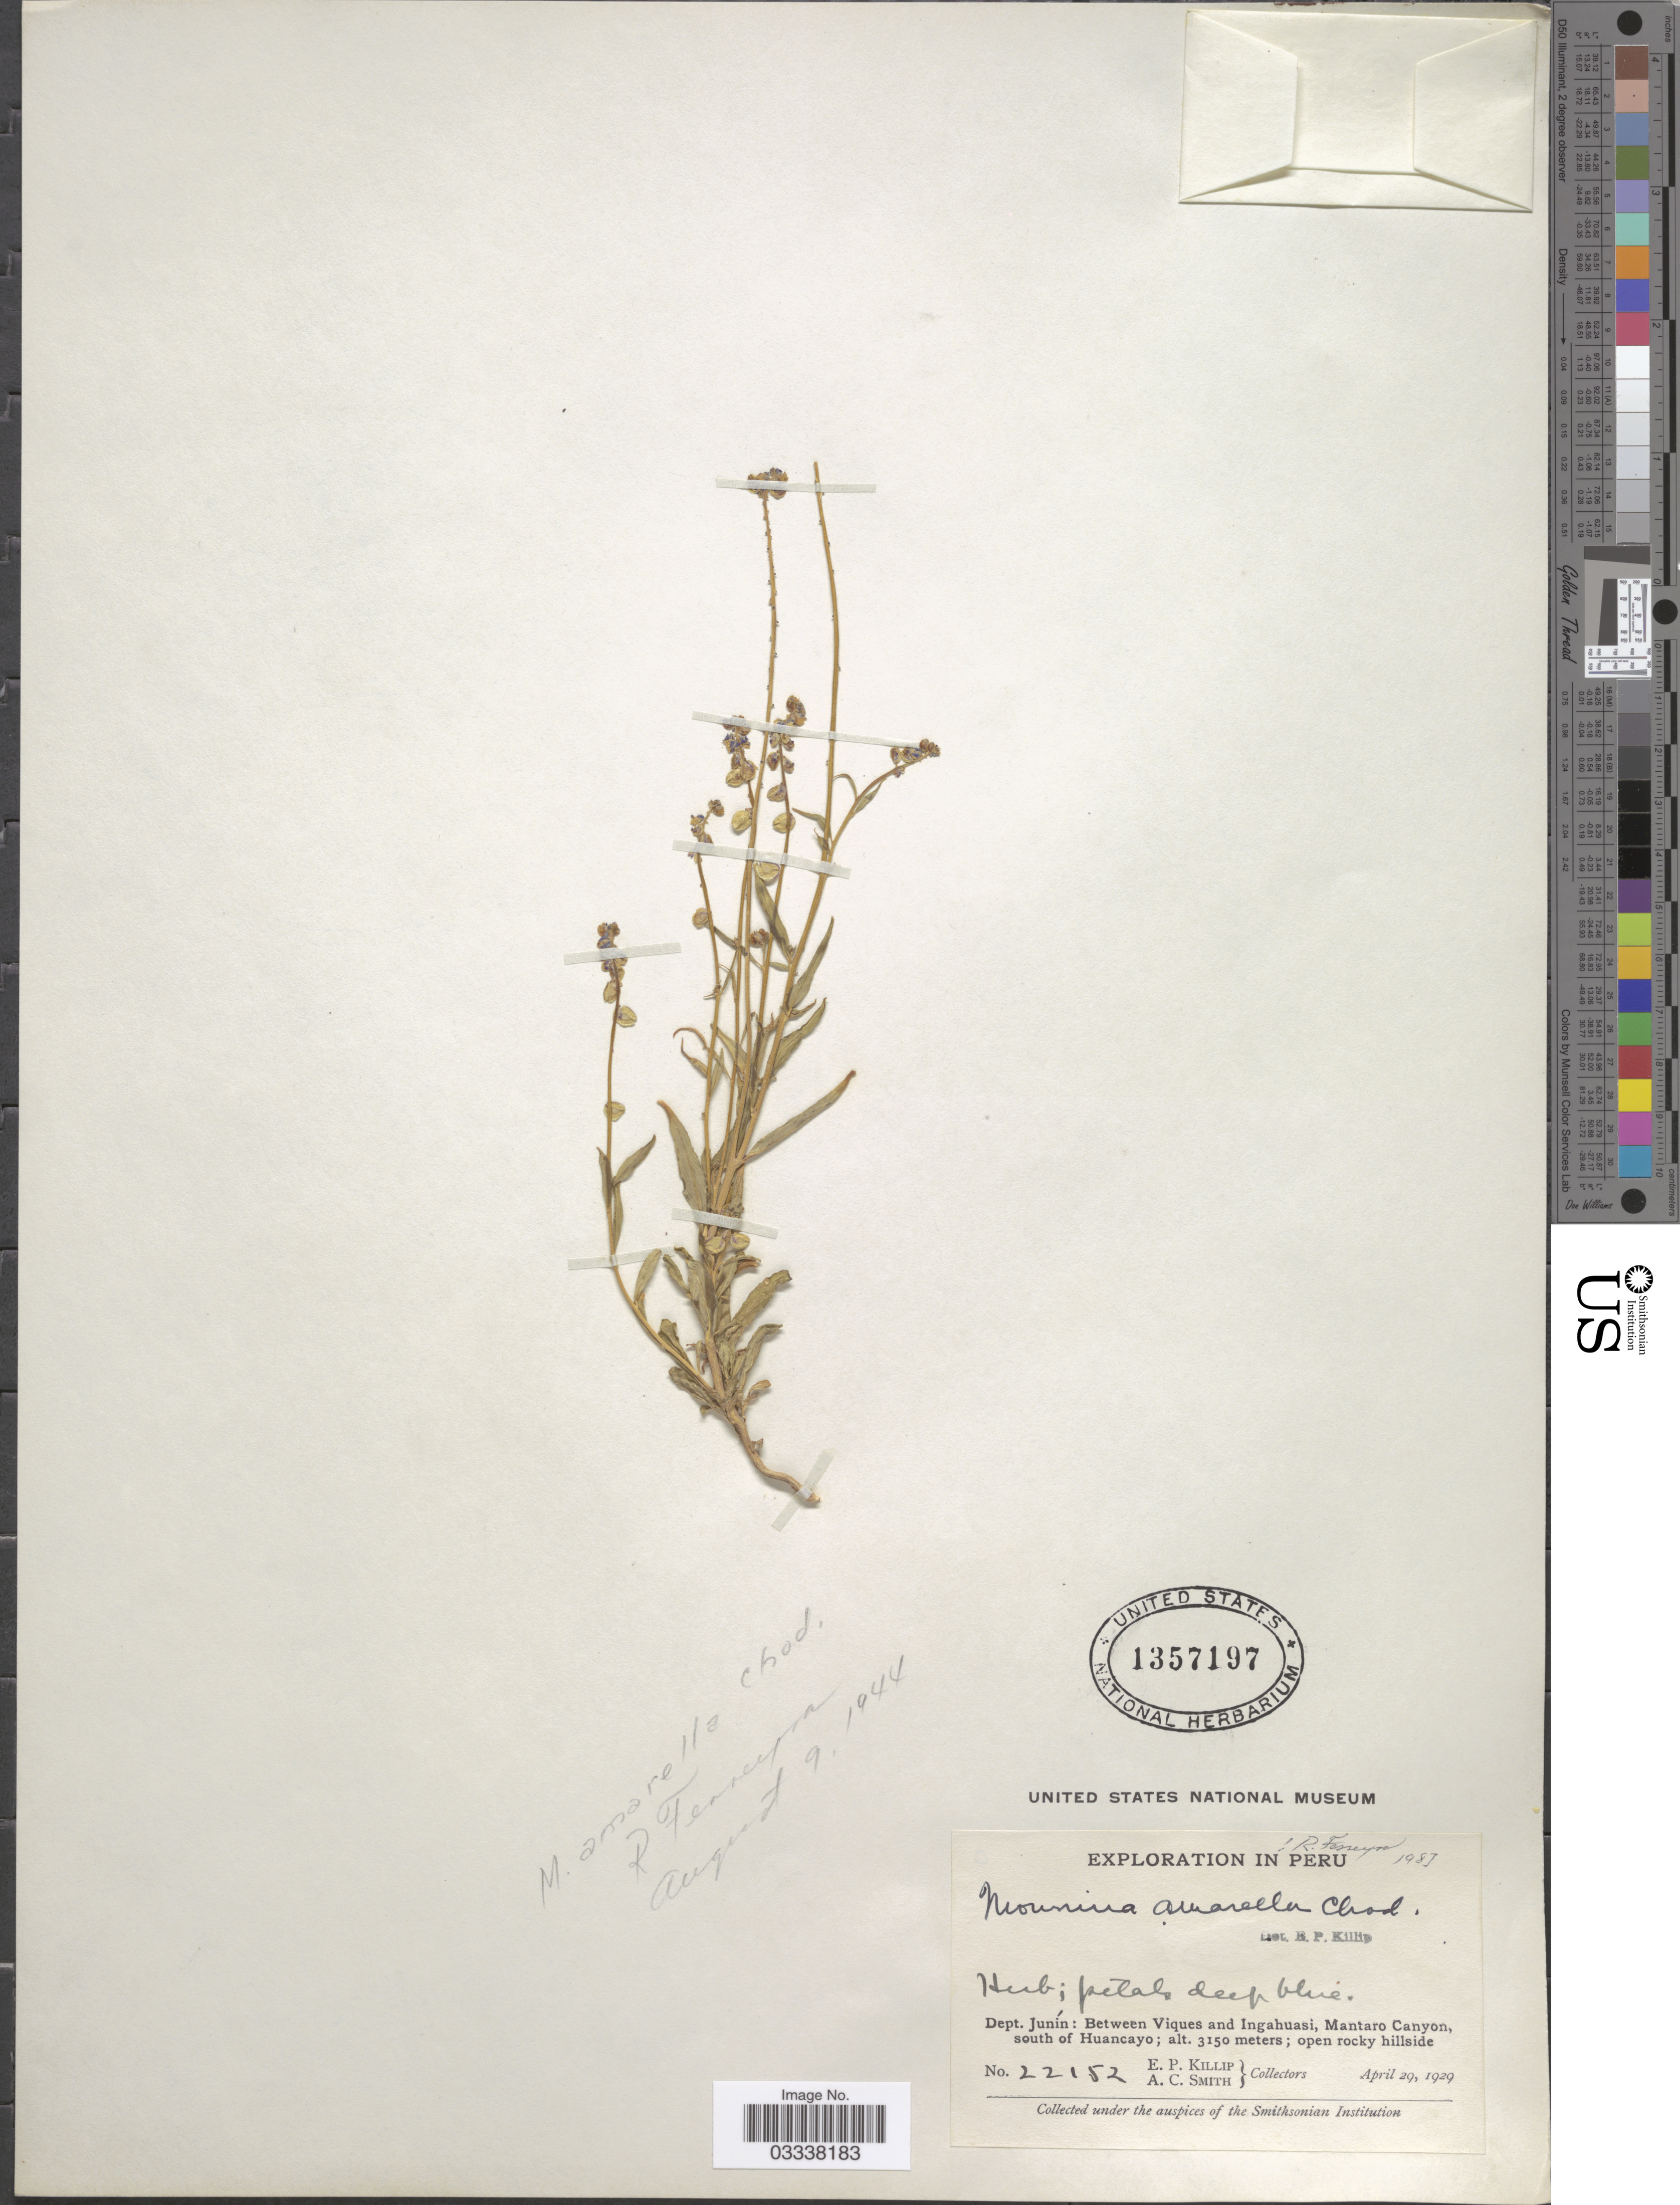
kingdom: Plantae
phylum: Tracheophyta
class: Magnoliopsida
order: Fabales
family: Polygalaceae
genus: Monnina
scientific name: Monnina amarella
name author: Chodat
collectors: E. P. Killip & A. C. Smith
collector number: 22152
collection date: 1929-04-29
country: Peru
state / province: Junín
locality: Dept. Junín: Between Vigues and Ingahuasi, Mantaro Canyon, south of Huancayo.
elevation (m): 3150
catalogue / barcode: US 1357197